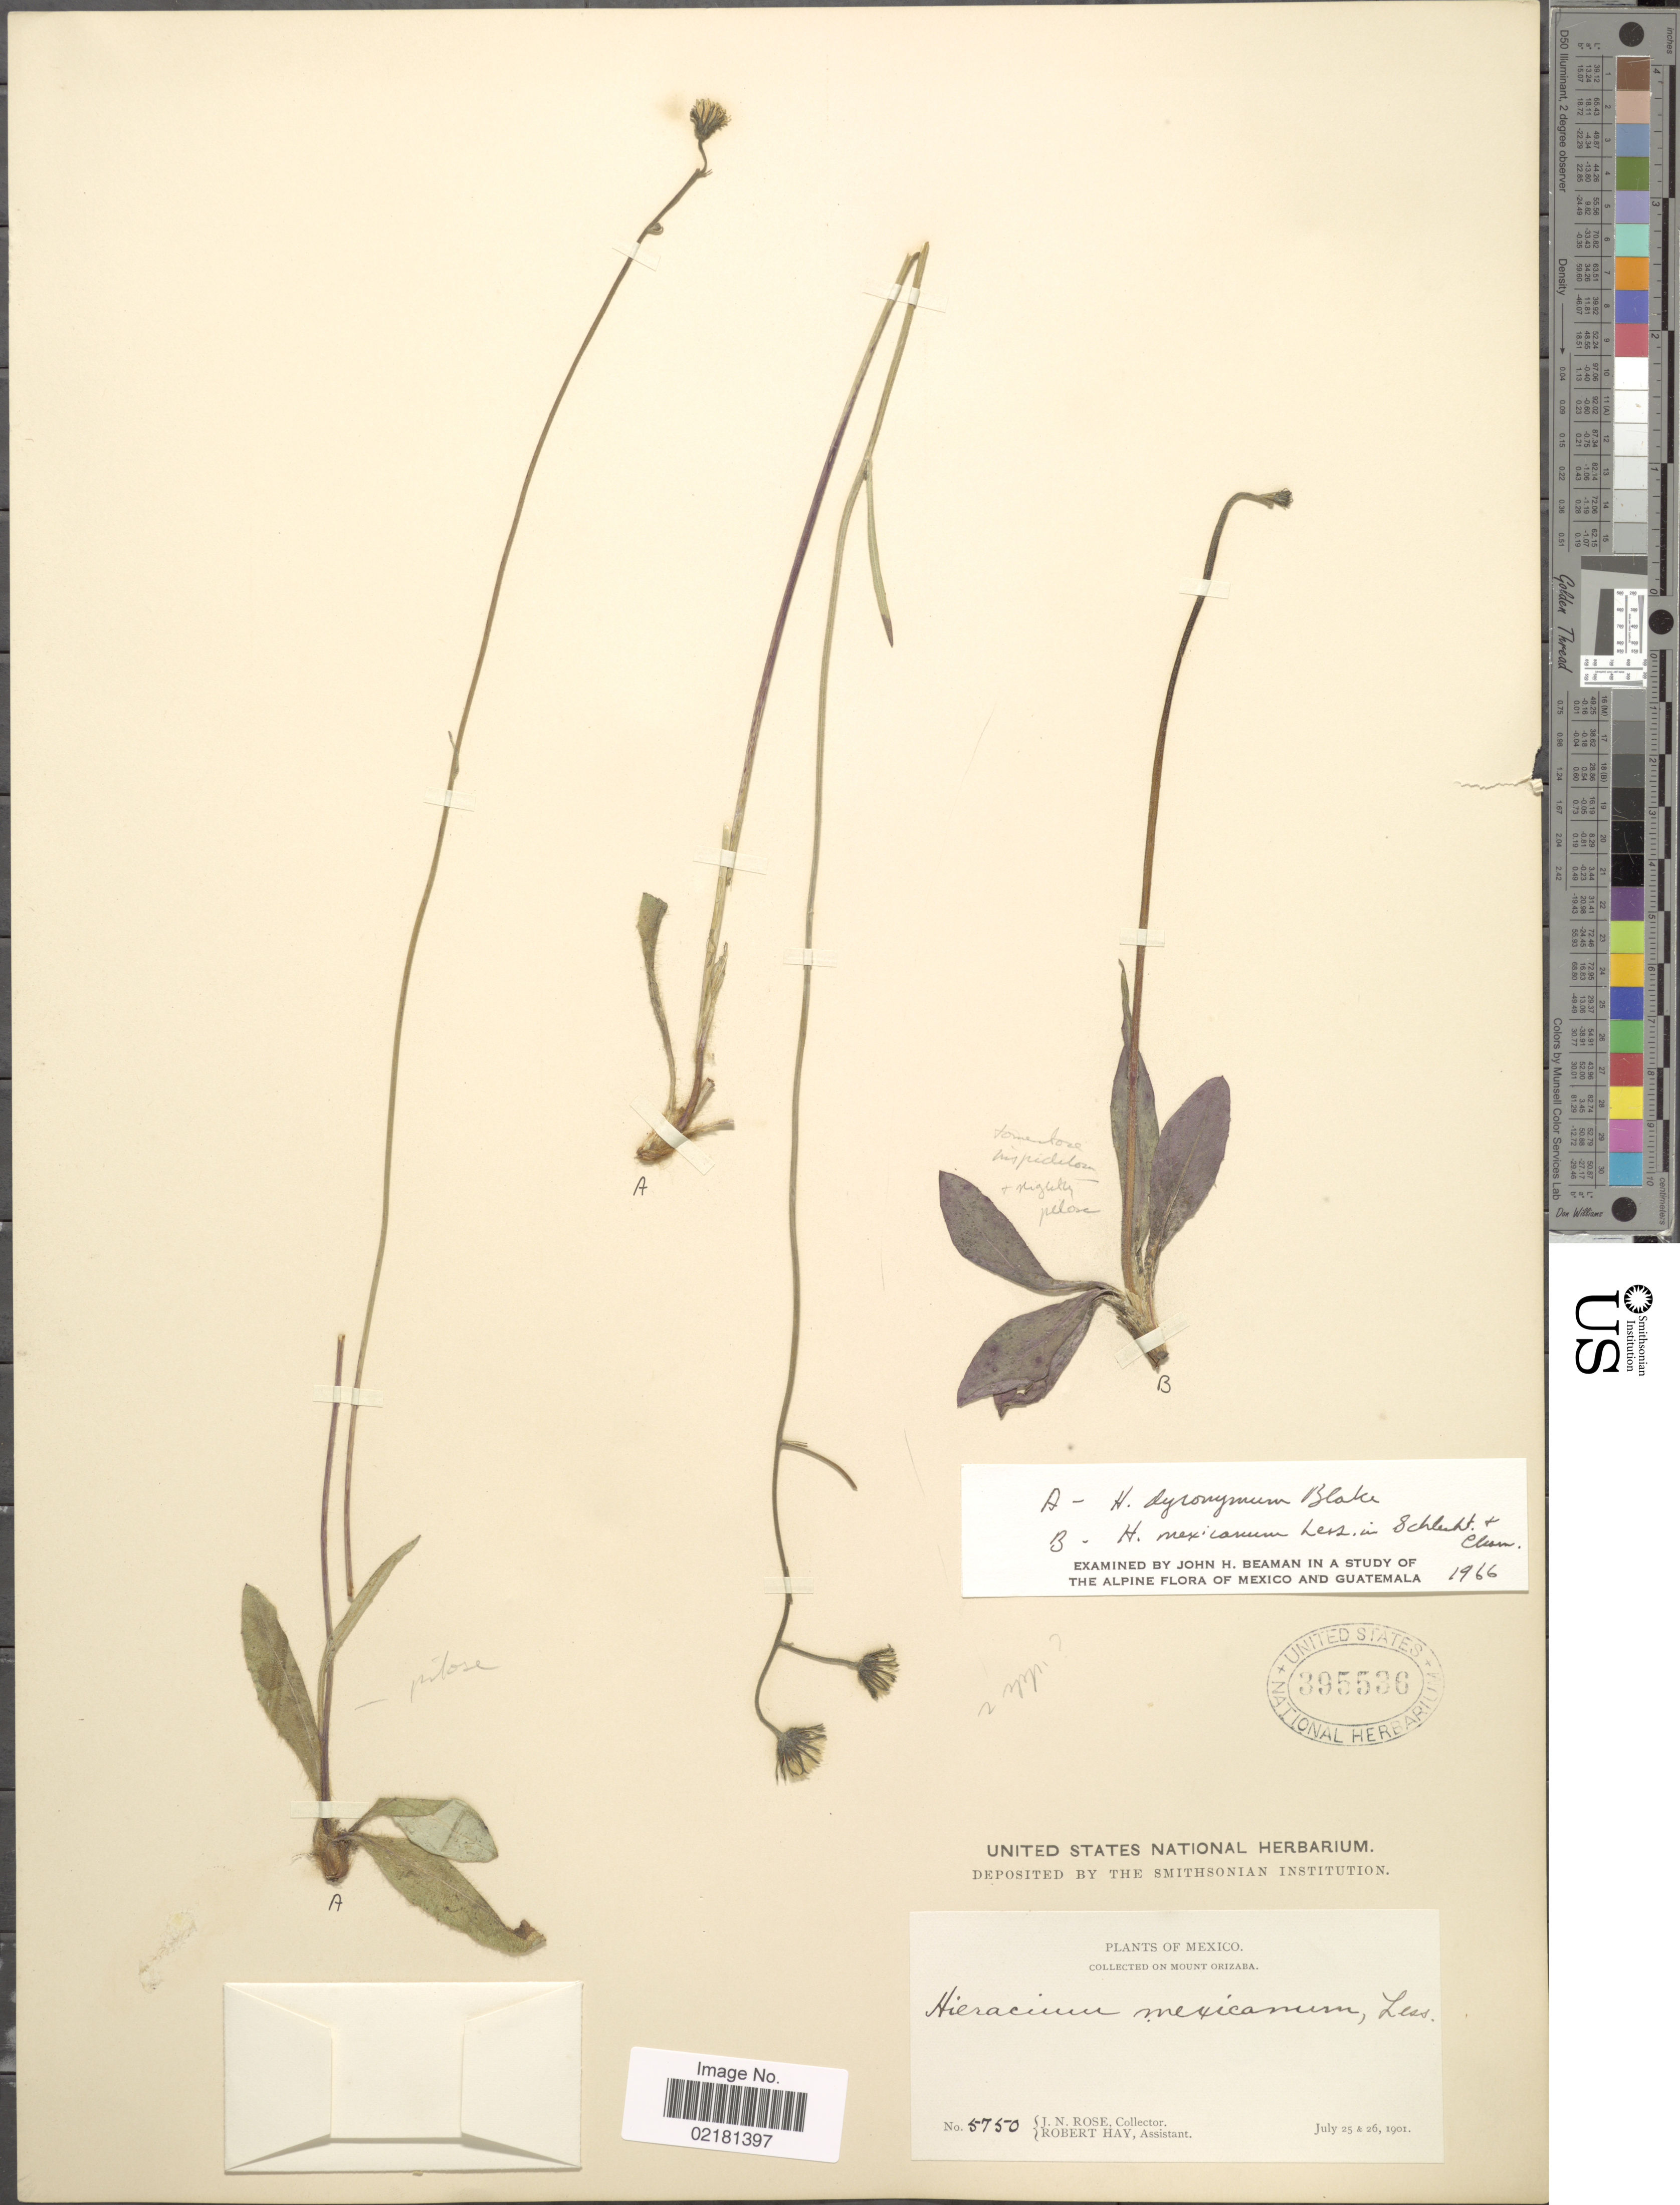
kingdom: Plantae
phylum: Tracheophyta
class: Magnoliopsida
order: Asterales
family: Asteraceae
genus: Hieracium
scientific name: Hieracium dysonymum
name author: S.F. Blake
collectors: J. N. Rose & R. Hay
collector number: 5750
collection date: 1901-07-25/1901-07-26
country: Mexico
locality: On Mount Orizaba.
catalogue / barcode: US 395536